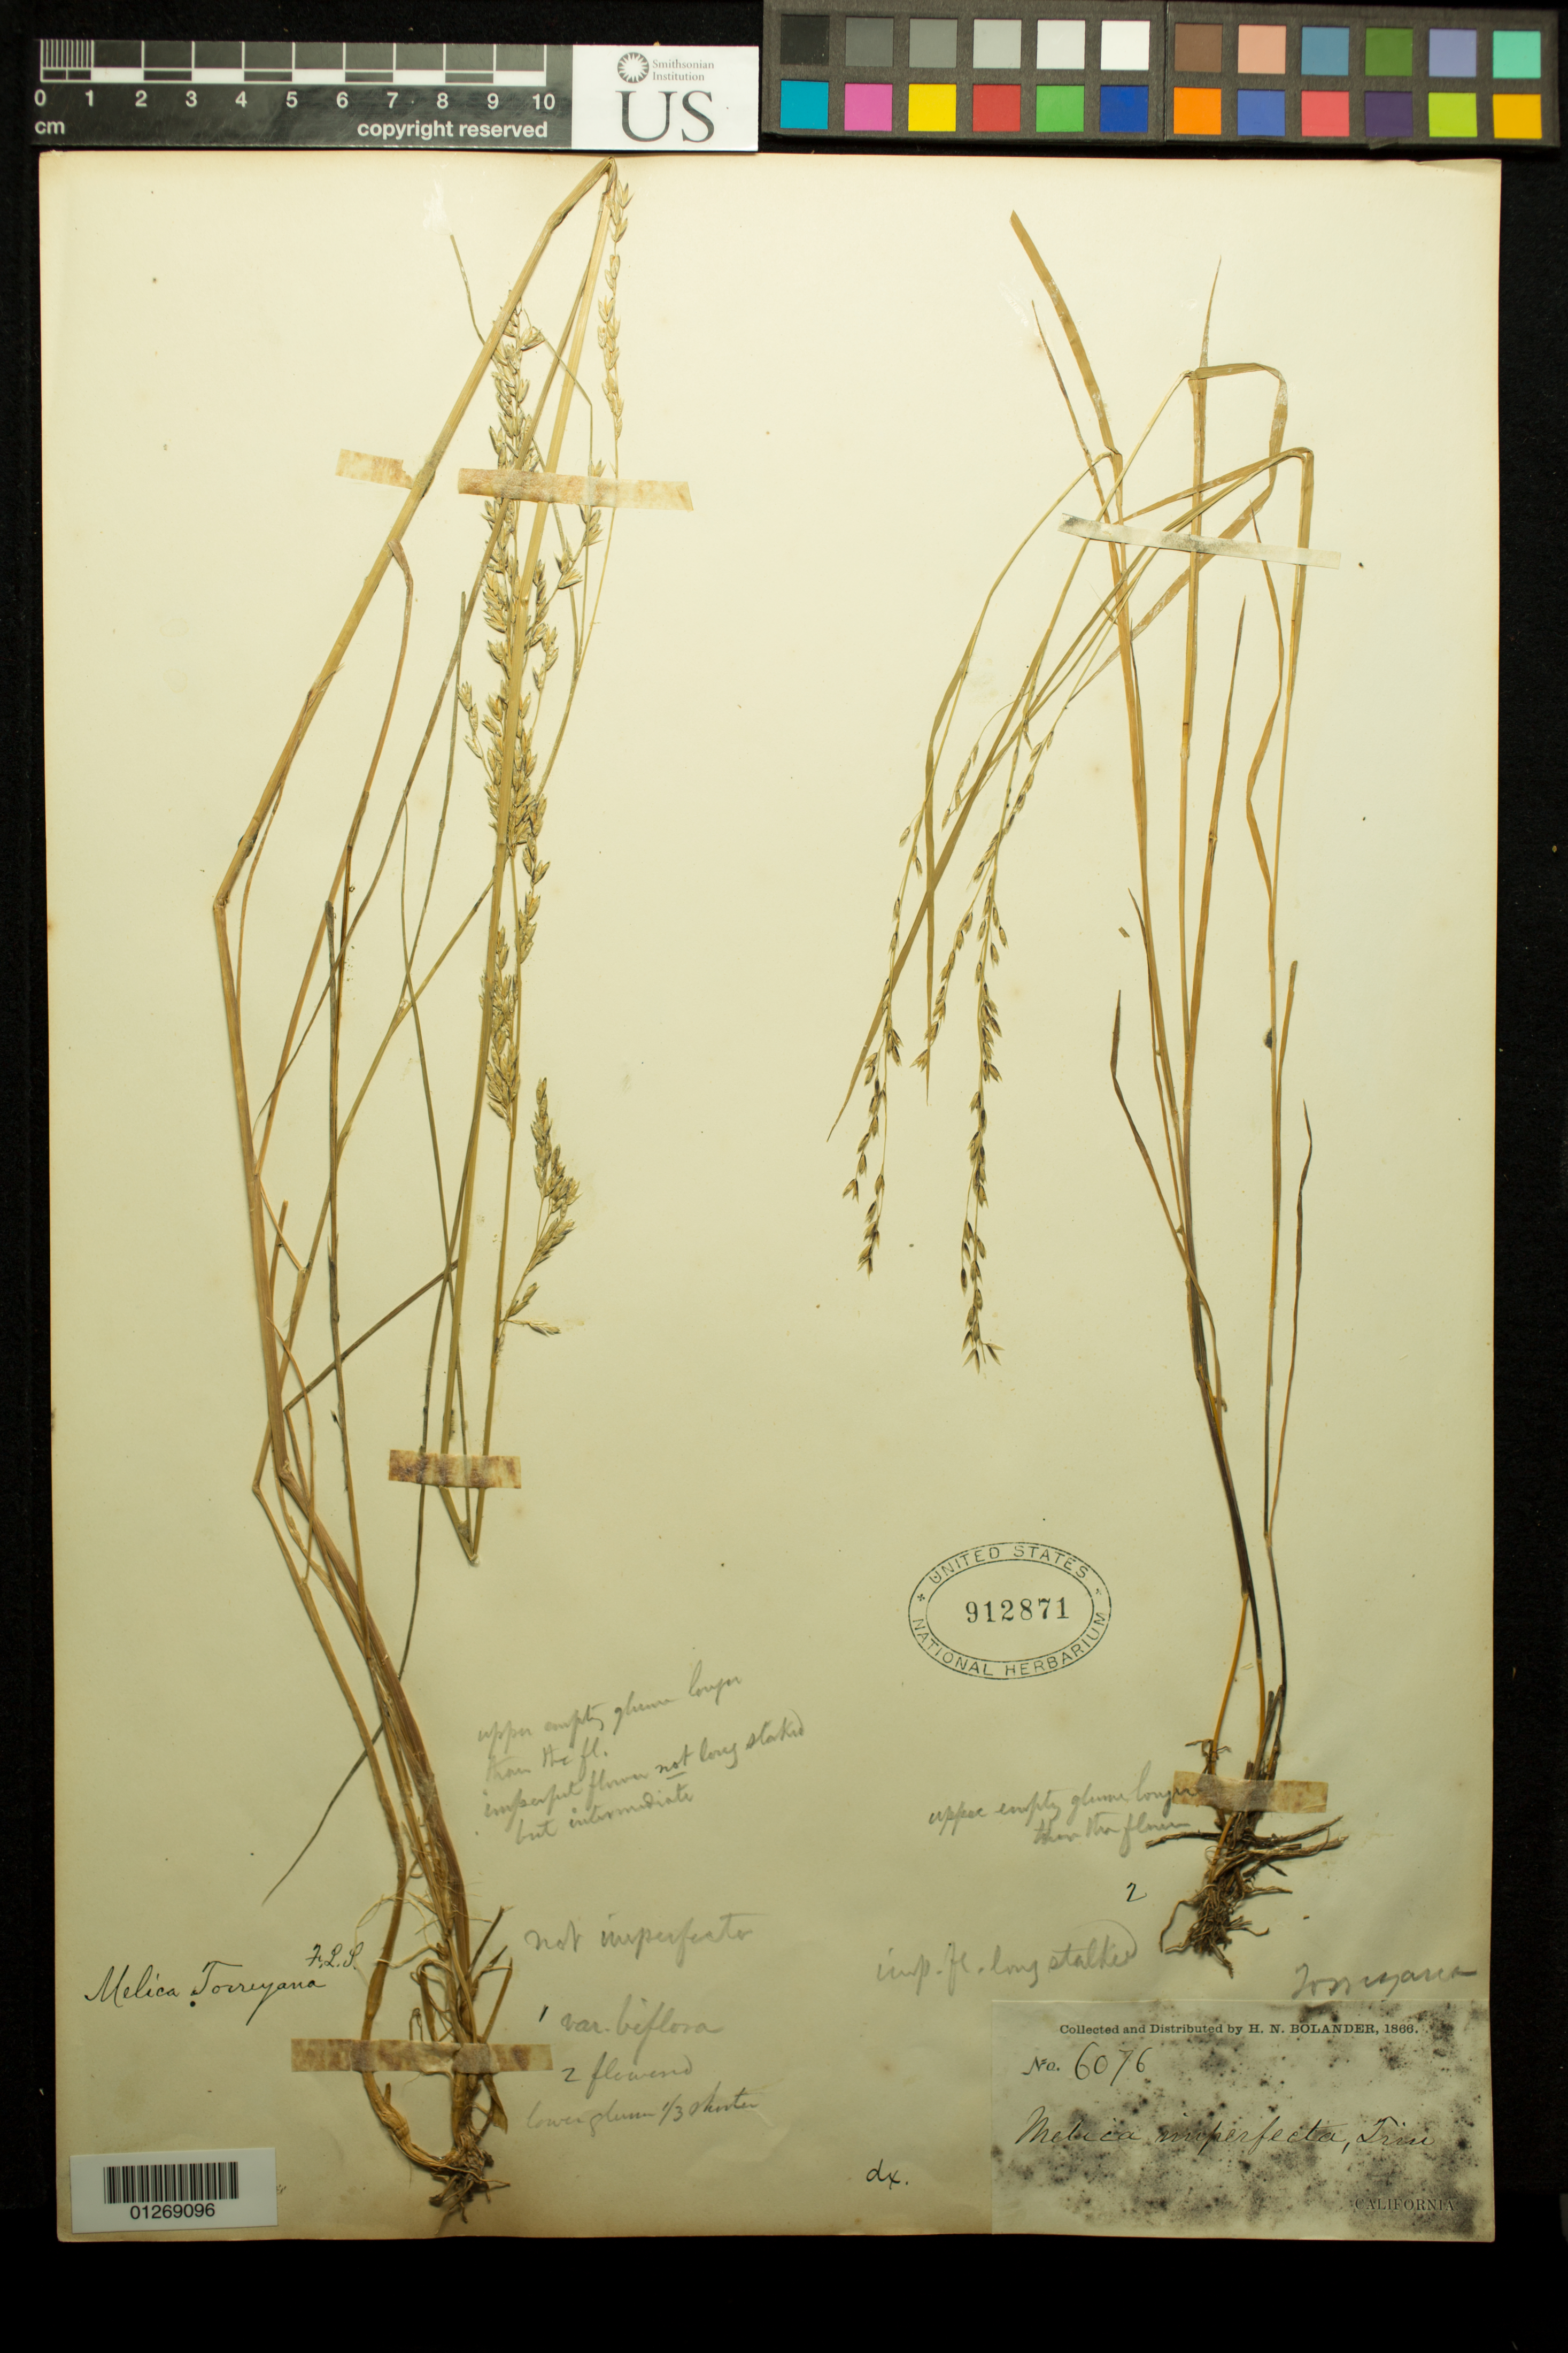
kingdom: Plantae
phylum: Tracheophyta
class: Liliopsida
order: Poales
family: Poaceae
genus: Melica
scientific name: Melica torreyana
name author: Scribn.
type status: Syntype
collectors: H. Bolander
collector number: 6076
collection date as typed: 1866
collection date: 1866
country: United States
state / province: California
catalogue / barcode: US 912871